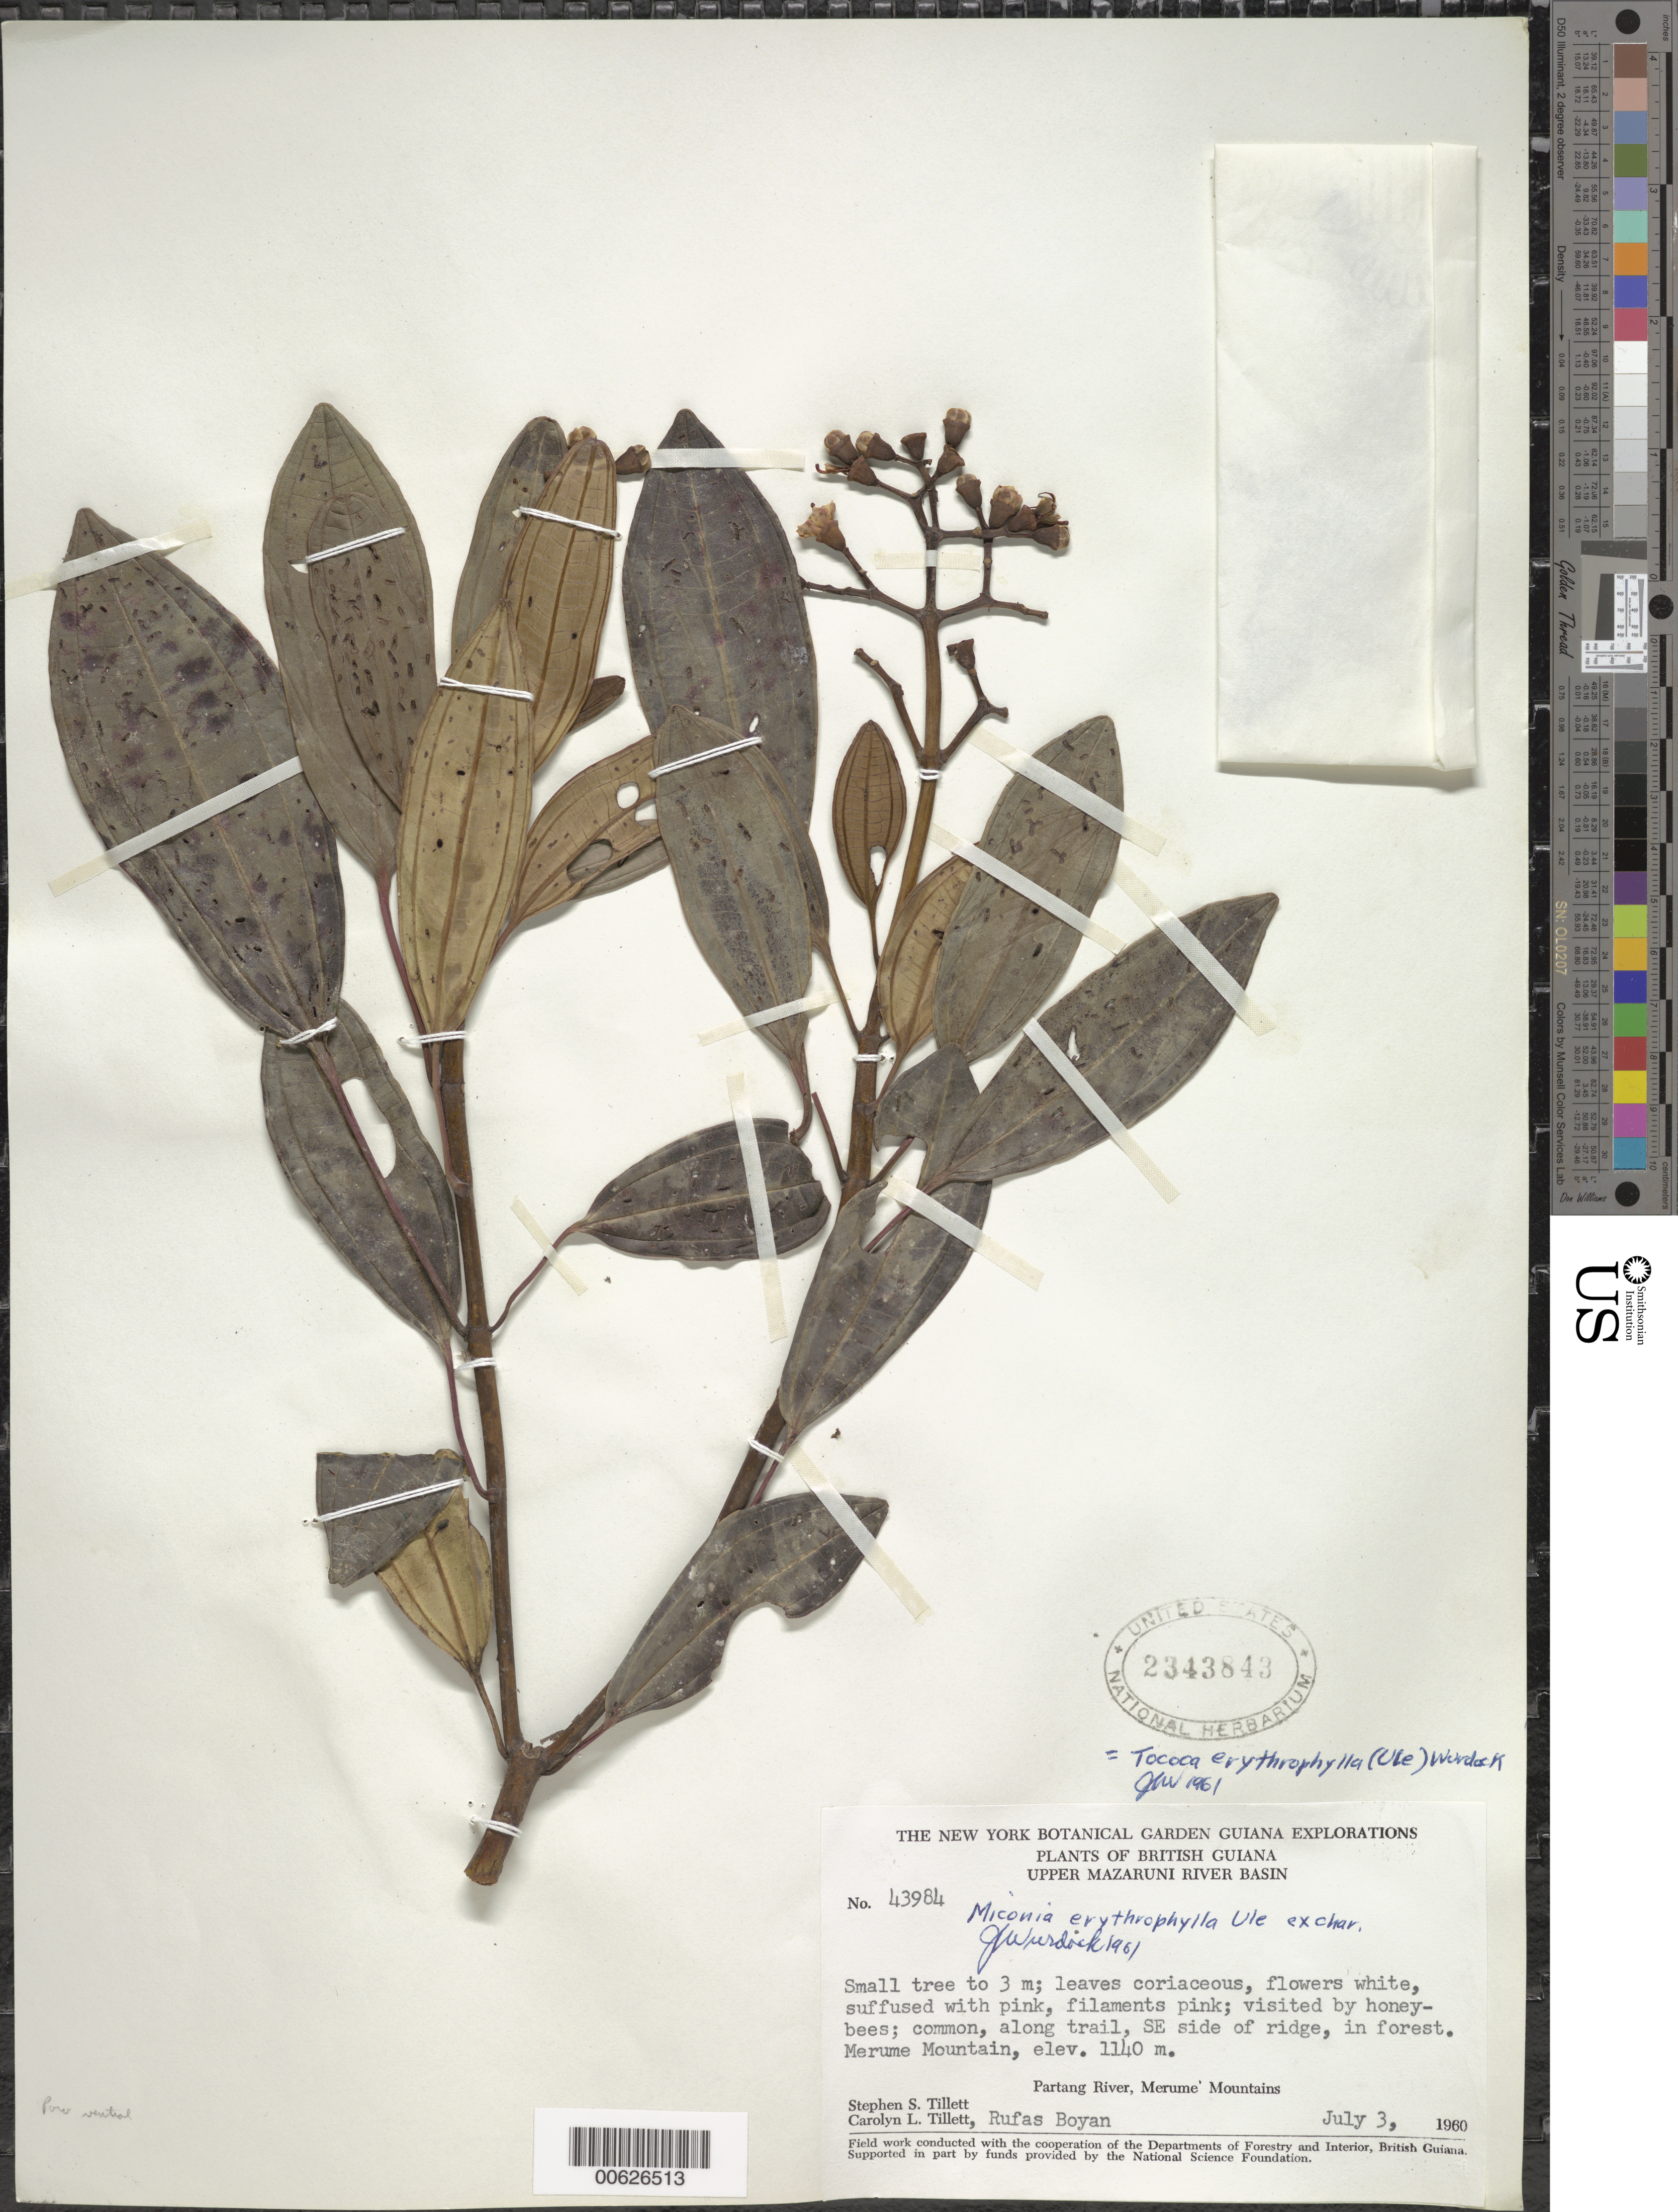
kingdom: Plantae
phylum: Tracheophyta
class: Magnoliopsida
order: Myrtales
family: Melastomataceae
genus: Tococa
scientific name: Tococa erythrophylla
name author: (Ule) Wurdack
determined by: Wurdack, John J., (US), US (UNITED STATES)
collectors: S. S. Tillett, C. L. Tillett & R. Boyan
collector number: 43984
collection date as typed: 3-Jul-60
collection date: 1960-07-03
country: Guyana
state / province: Cuyuni-Mazaruni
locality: Merume Mts., Partang R., upper Mazaruni River Basin; SE side of ridge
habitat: Along trail, in forest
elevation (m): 1140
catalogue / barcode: US 2343843